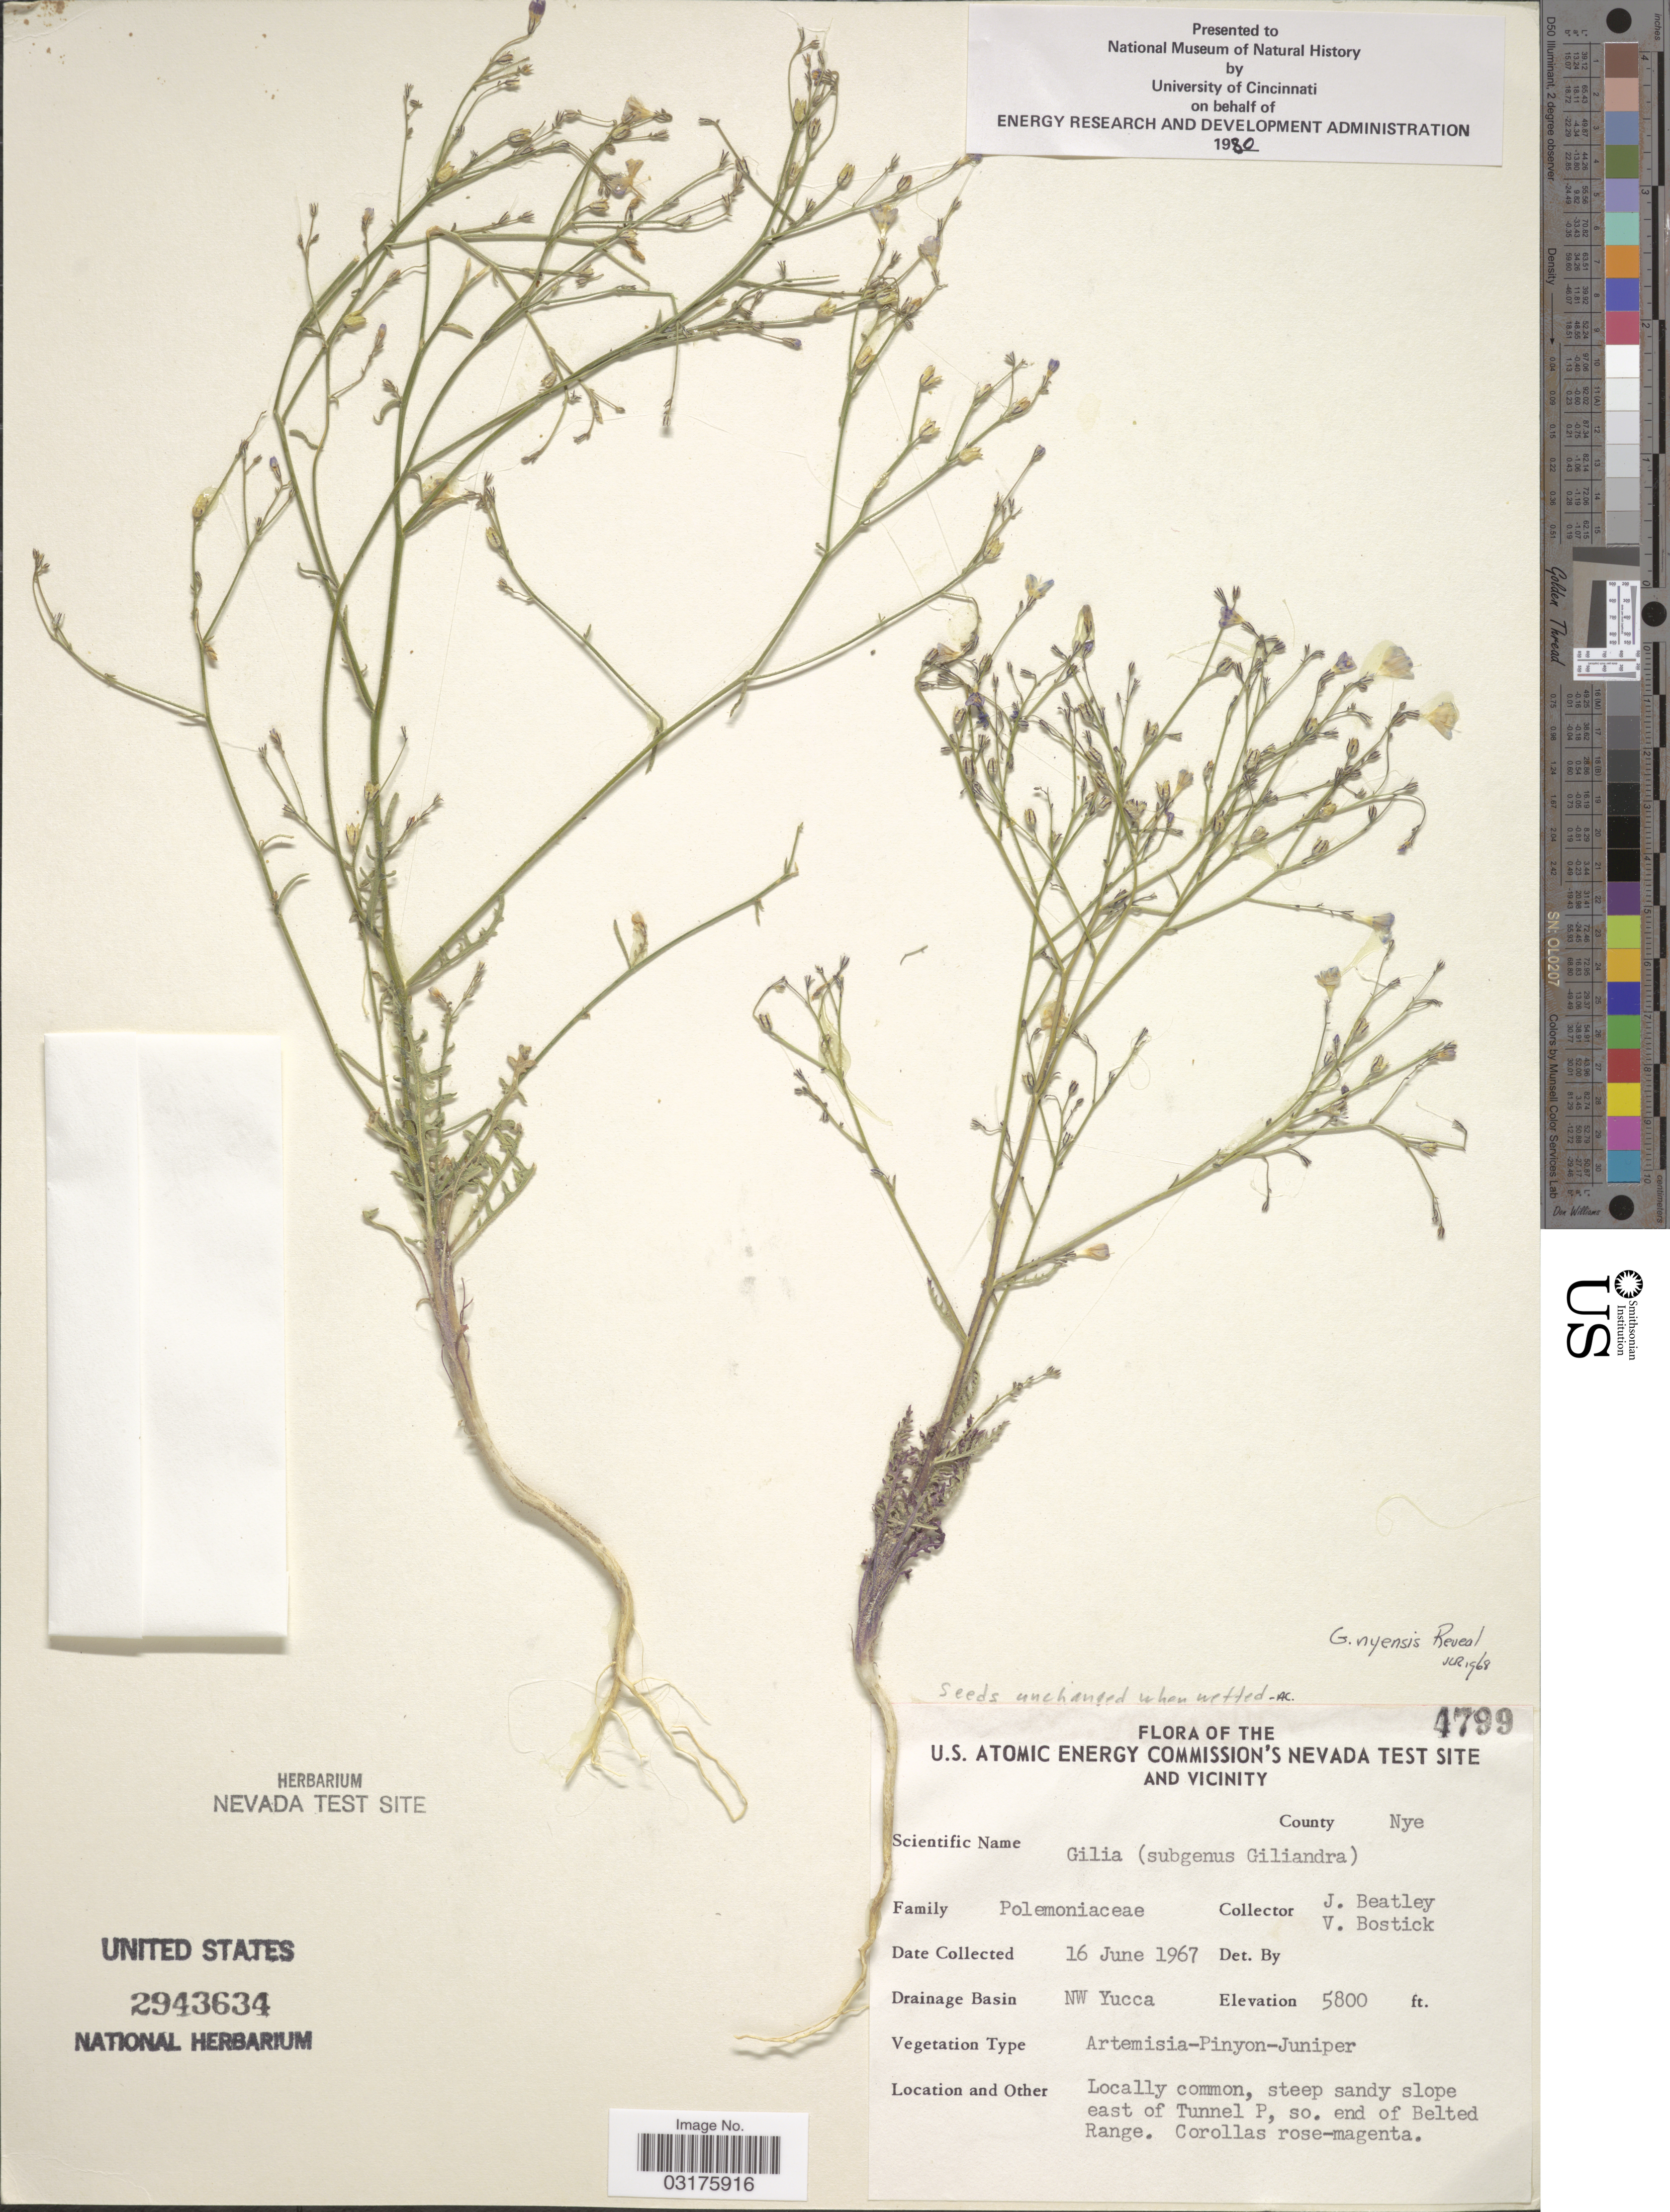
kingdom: Plantae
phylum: Tracheophyta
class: Magnoliopsida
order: Ericales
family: Polemoniaceae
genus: Aliciella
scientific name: Aliciella nyensis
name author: (Reveal) J.M. Porter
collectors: J. C. Beatley & V. Bostick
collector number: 4799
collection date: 1967-06-16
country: United States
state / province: Nevada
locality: U.S. Atomic Energy Commission's Nevada Test Site and Vicinity, County Nye, Drainage Basin NW Yucca, steep sandy slope east of Tubbel P, so. end of Belted Range.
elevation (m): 1768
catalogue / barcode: US 2943634